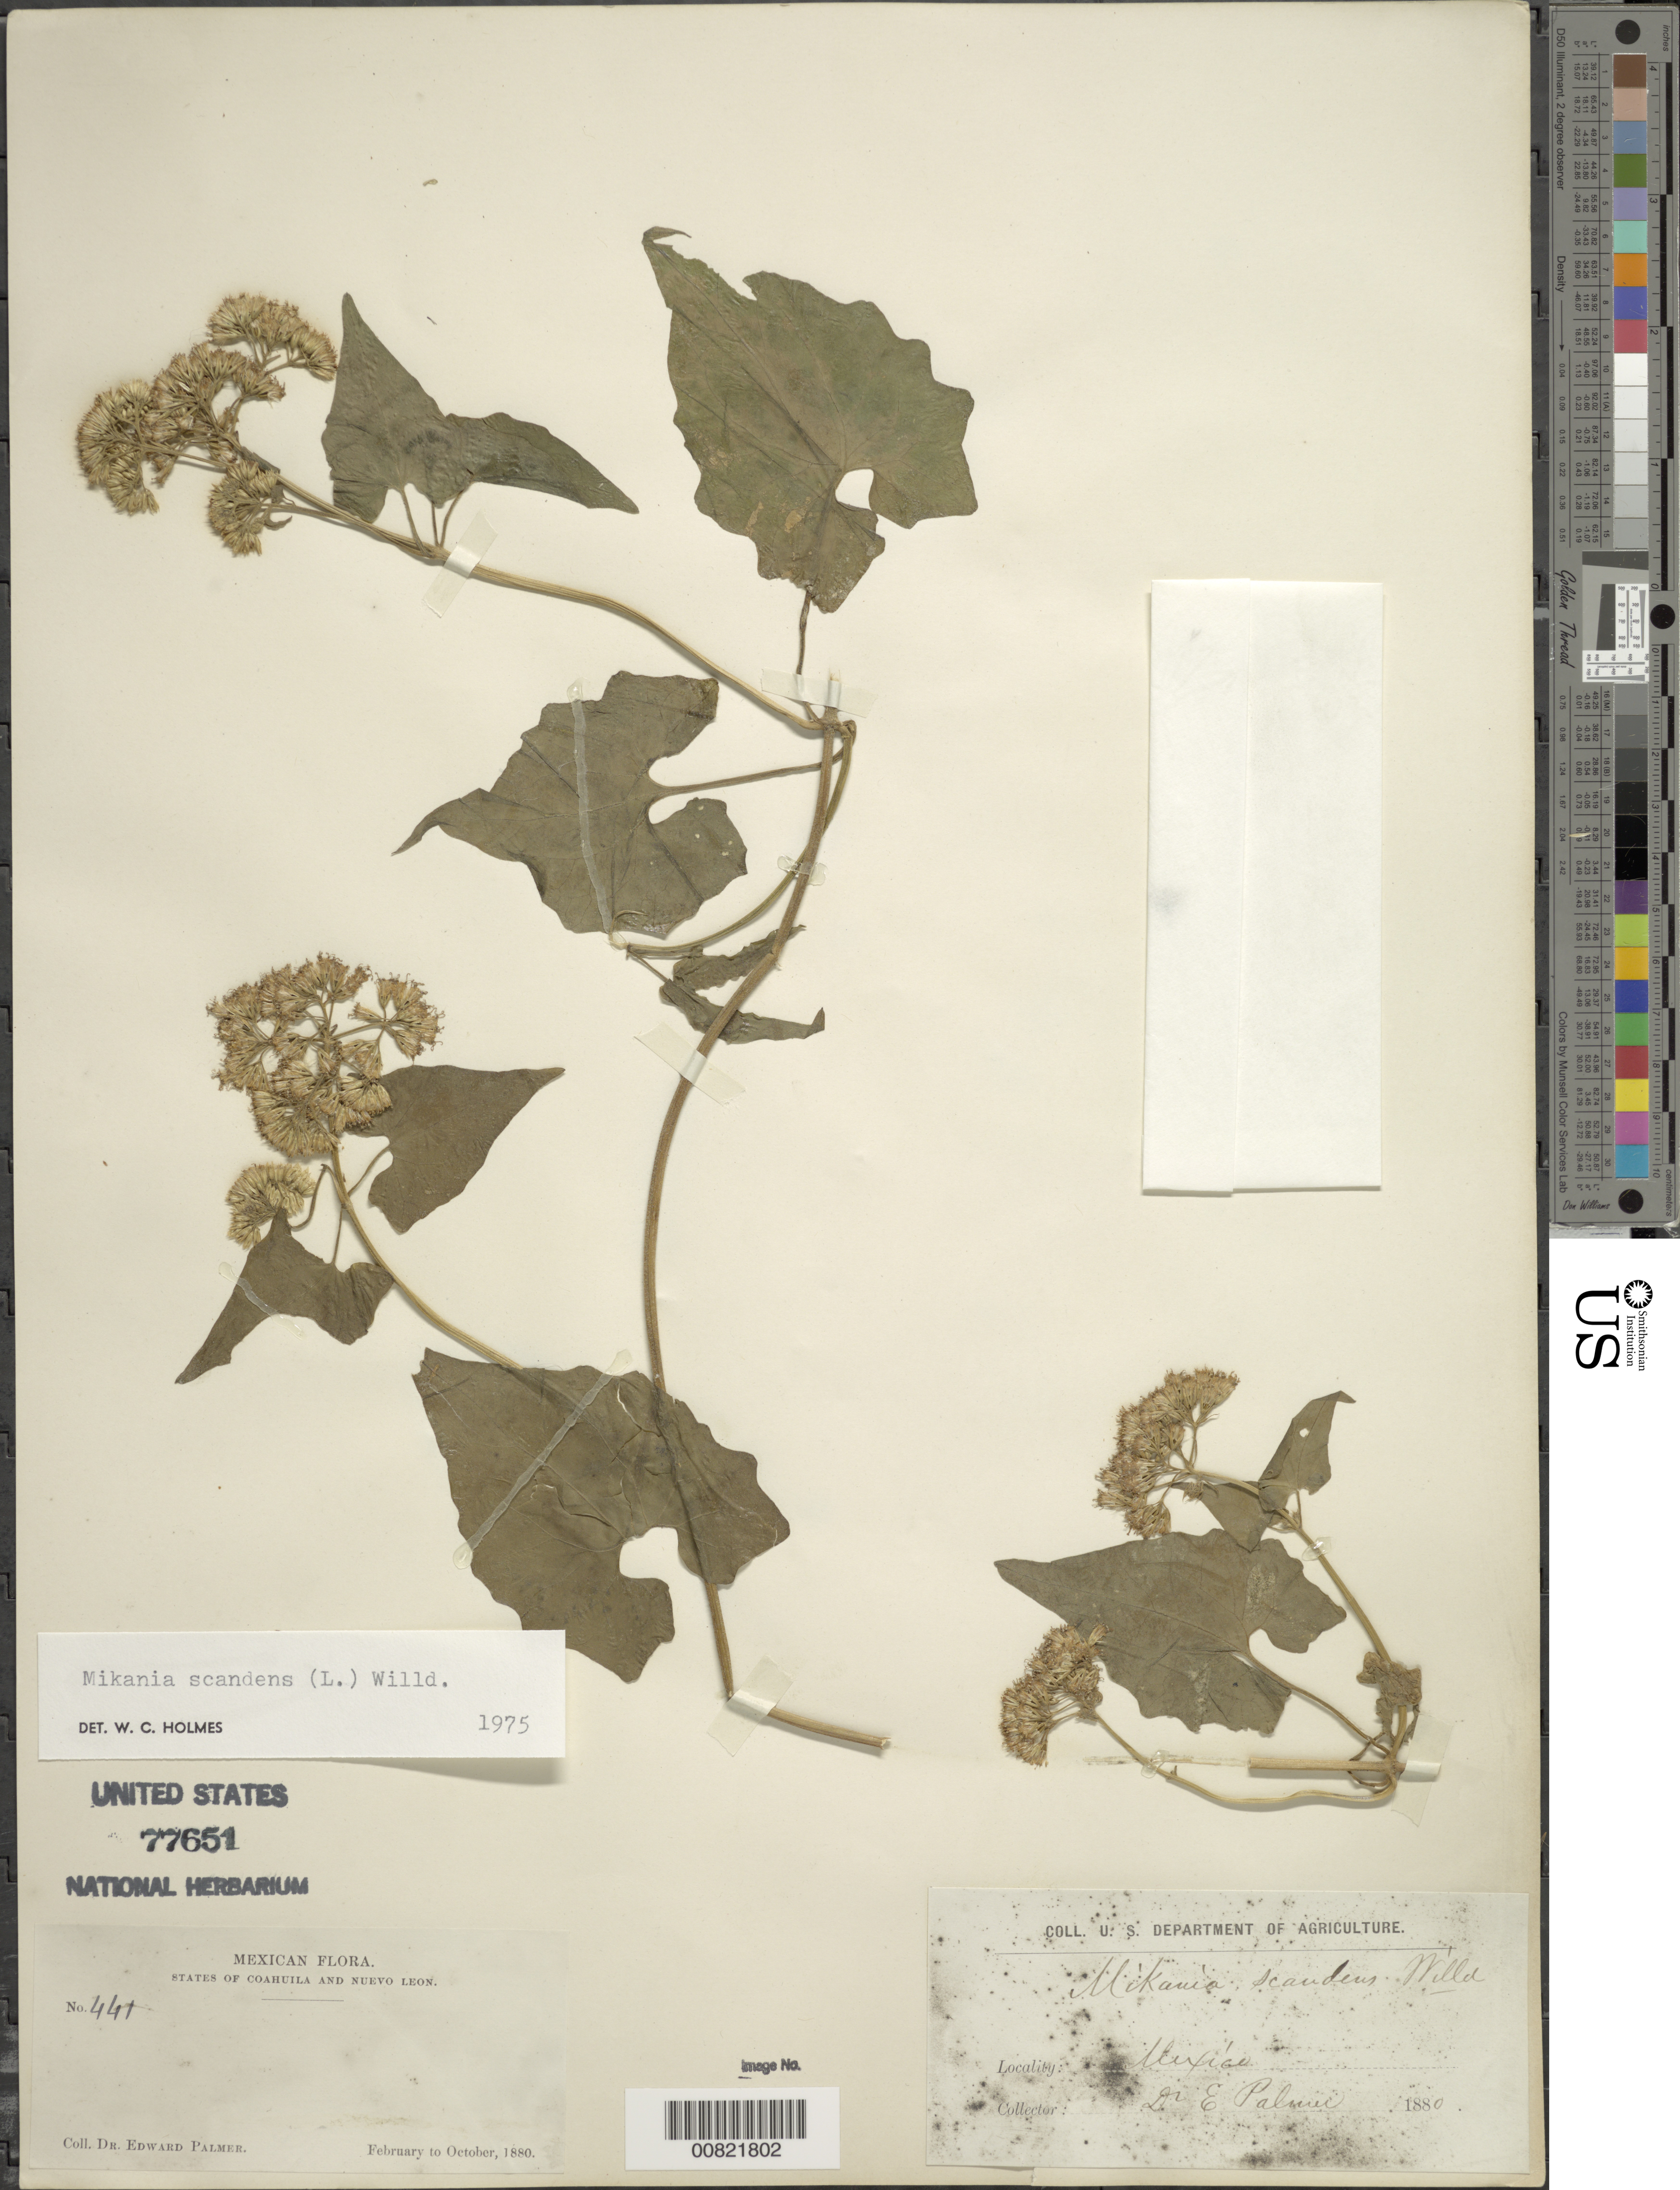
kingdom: Plantae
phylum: Tracheophyta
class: Magnoliopsida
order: Asterales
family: Asteraceae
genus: Mikania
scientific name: Mikania scandens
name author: (L.) Willd.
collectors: E. Palmer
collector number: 441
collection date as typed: Feb 1880 to -- Oct 1880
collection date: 1880-02/1880-10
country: Mexico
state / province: Coahuila / Nuevo León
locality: States of Coahuila and Nuevo León.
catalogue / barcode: US 77651